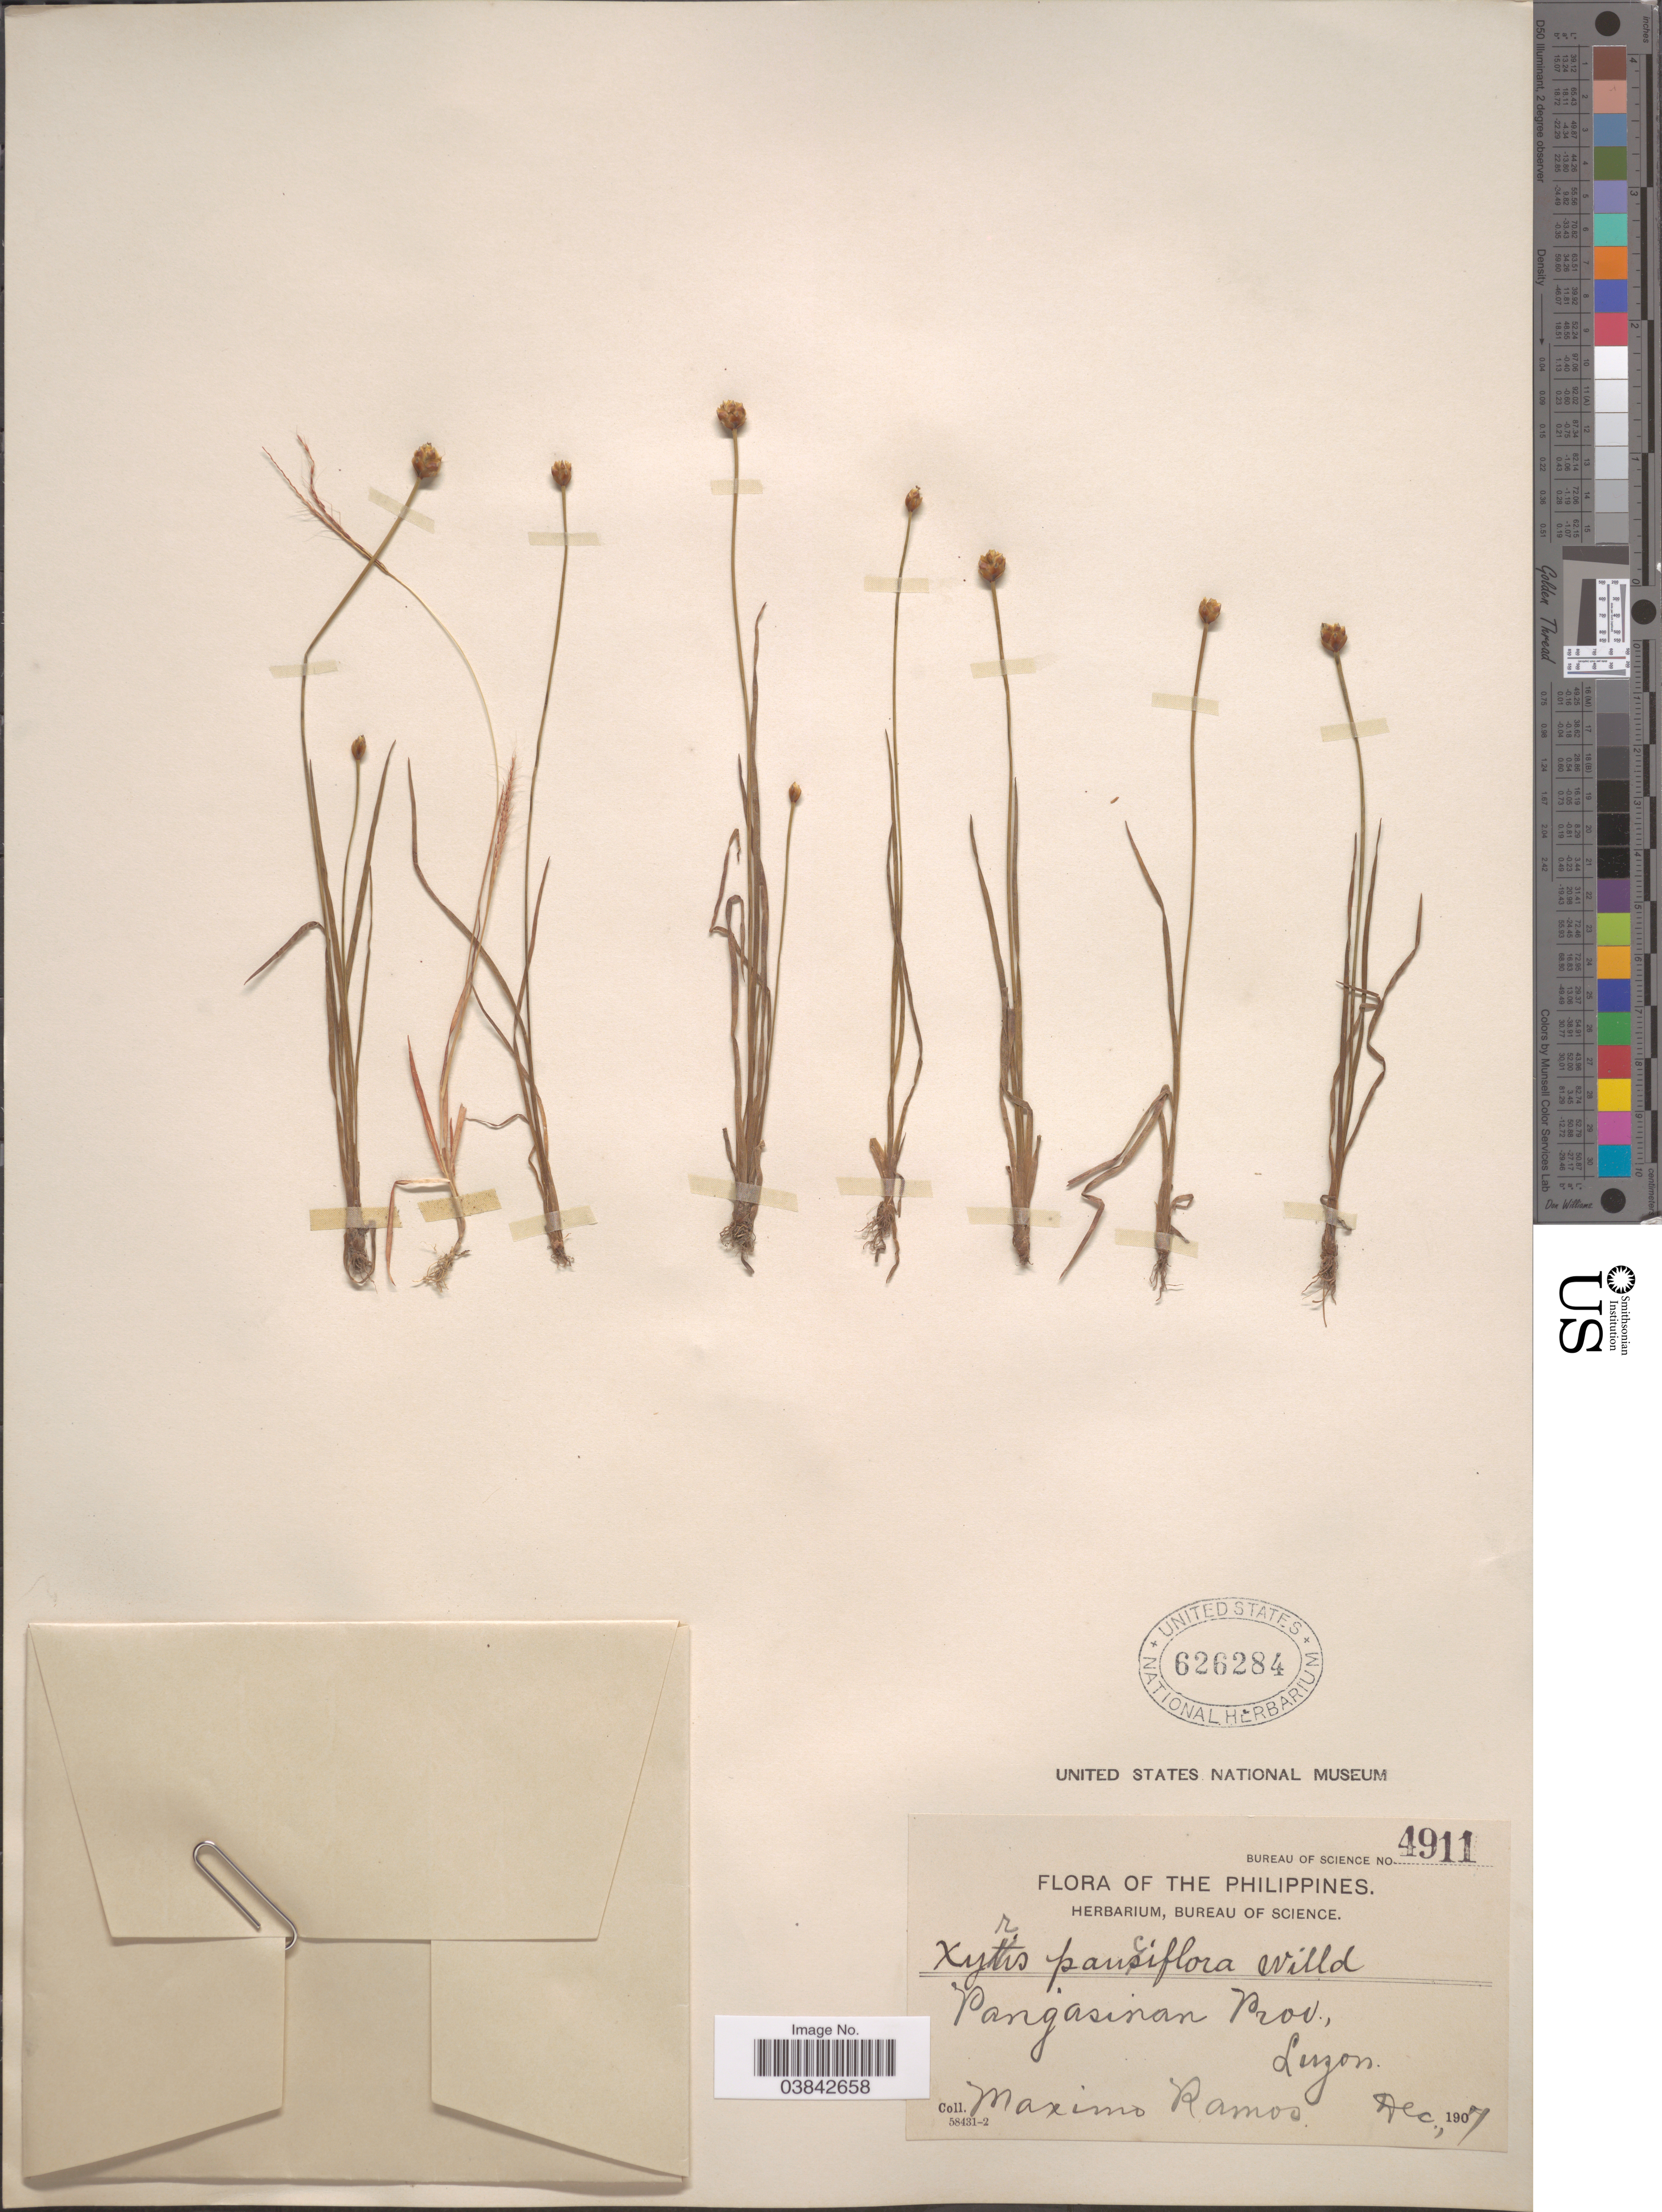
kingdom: Plantae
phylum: Tracheophyta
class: Liliopsida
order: Poales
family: Xyridaceae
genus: Xyris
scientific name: Xyris pauciflora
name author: Willd.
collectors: M. Ramos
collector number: Bureau of Science 4911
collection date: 1907-12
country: Philippines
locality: Pangasinan Prov., Luzon.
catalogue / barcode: US 626284